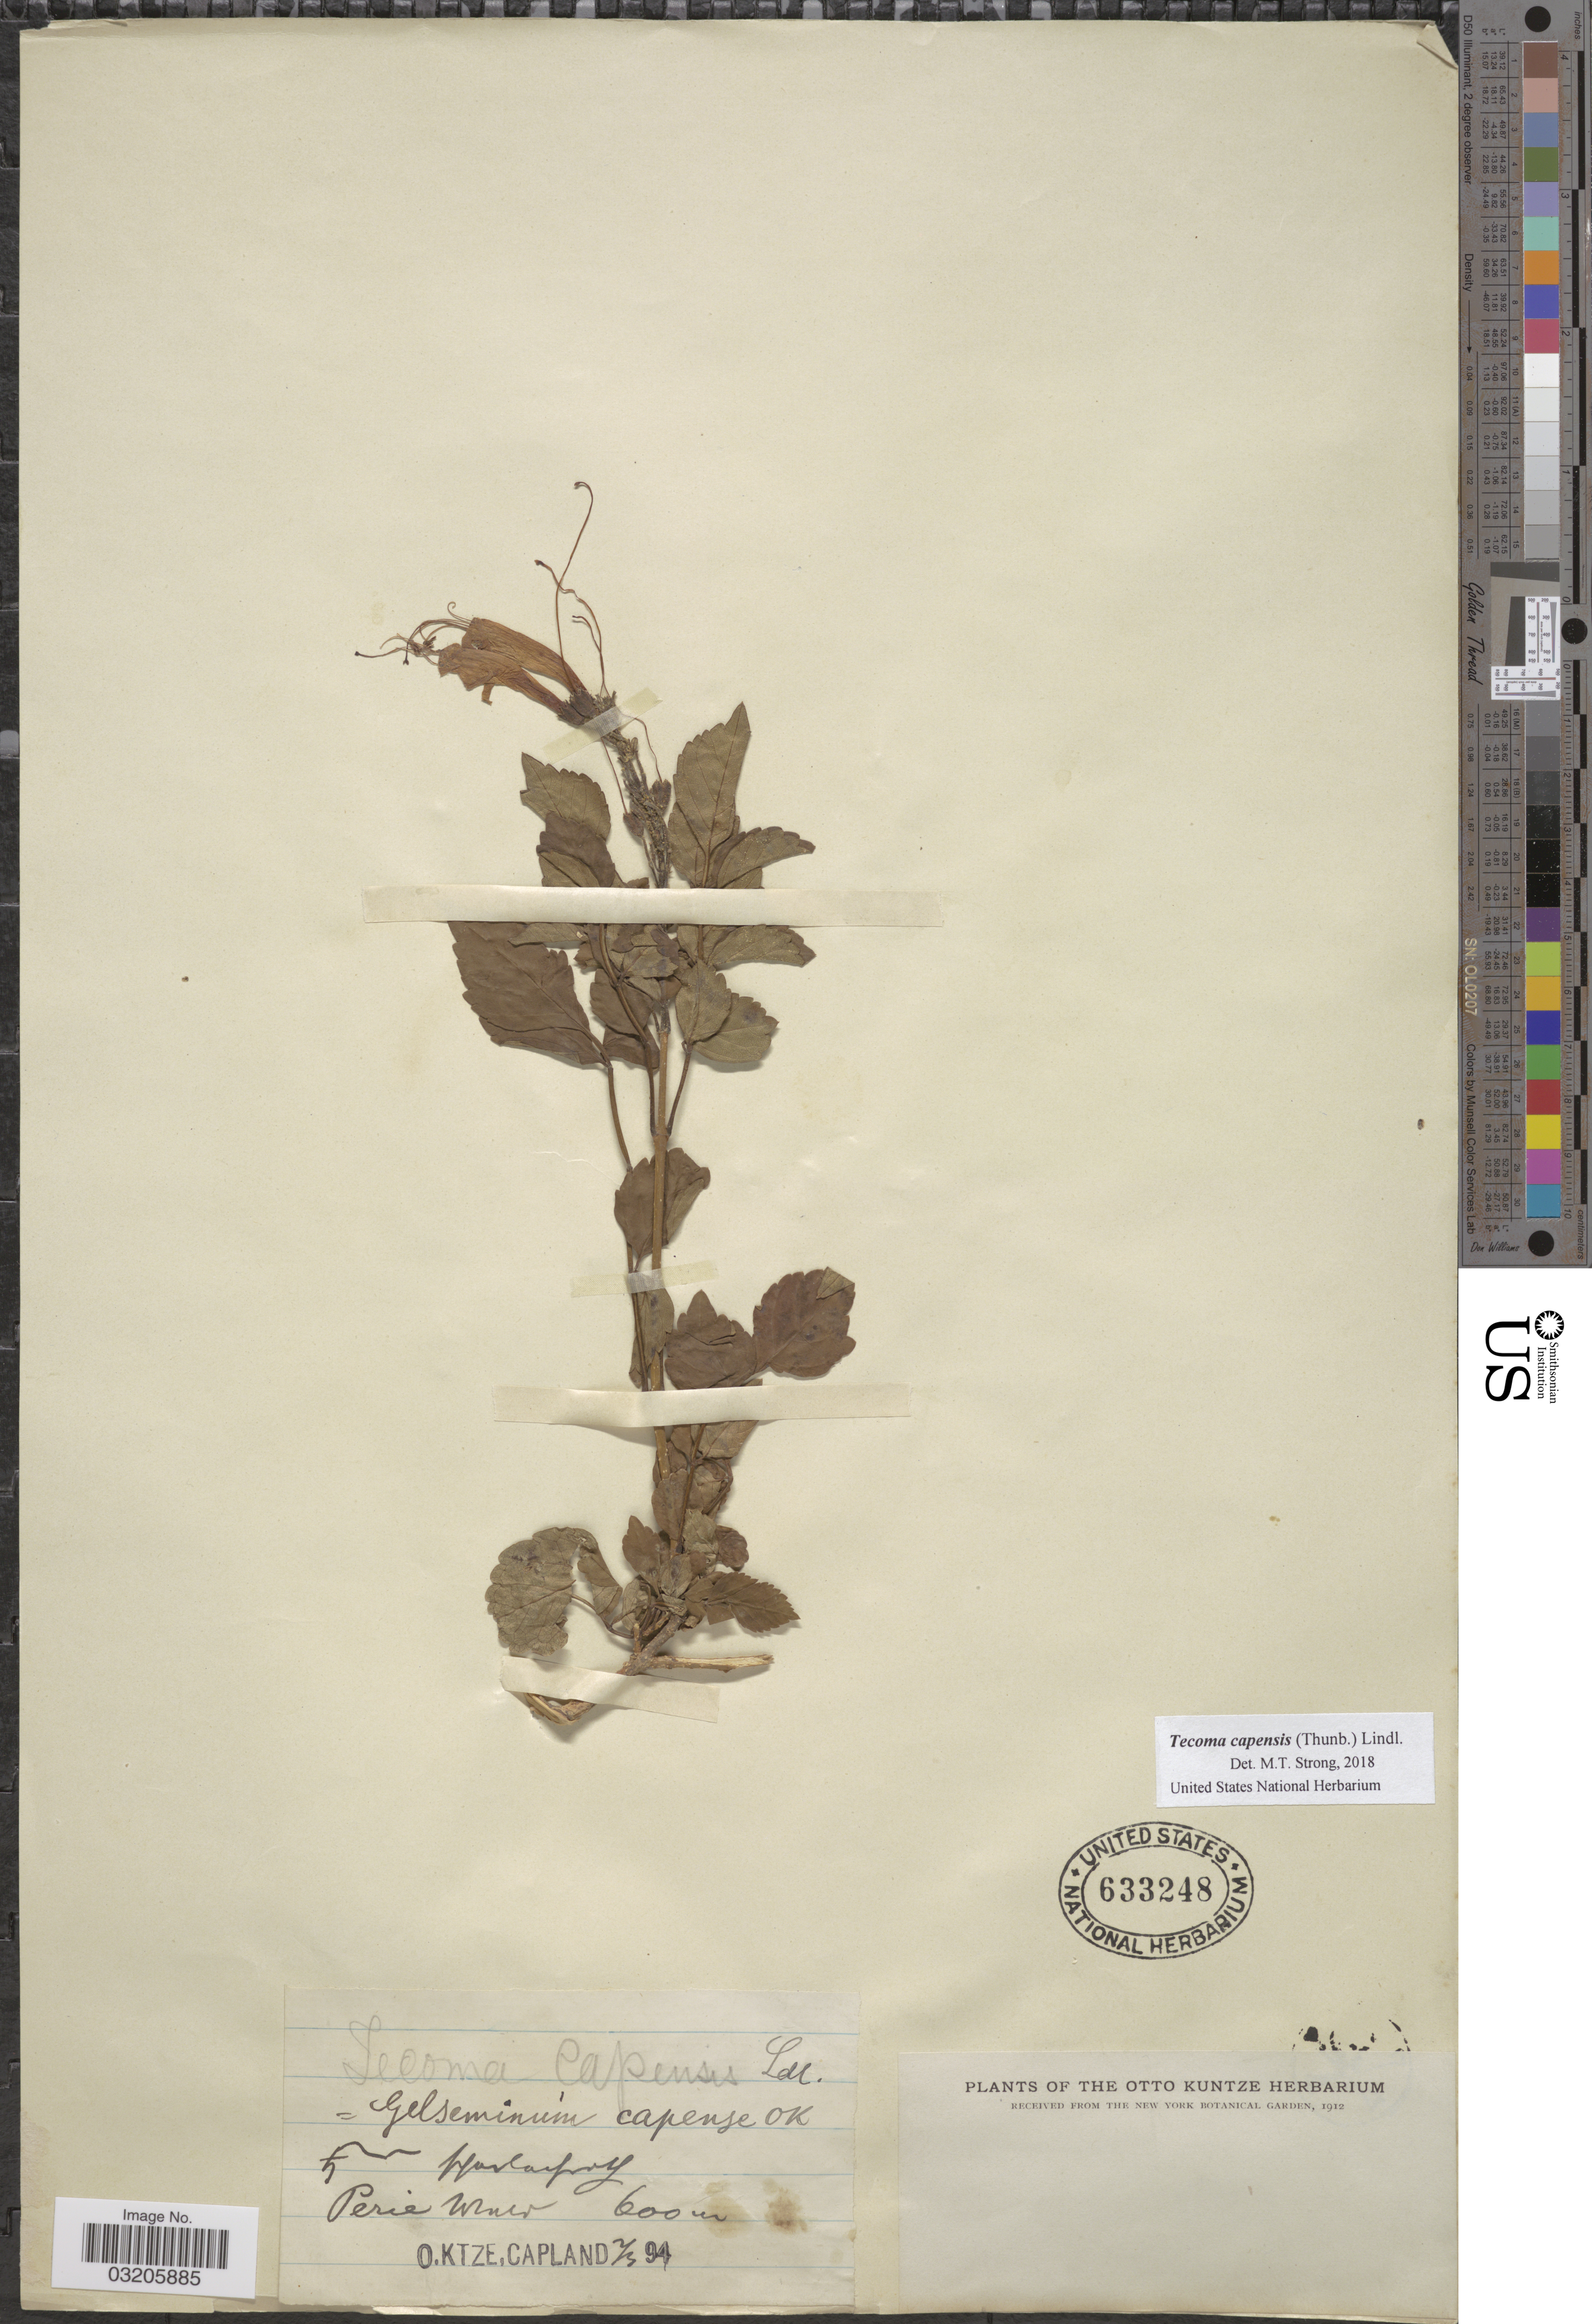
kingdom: Plantae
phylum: Tracheophyta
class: Magnoliopsida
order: Lamiales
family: Bignoniaceae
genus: Tecoma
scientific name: Tecoma capensis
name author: (Thunb.) Lindl.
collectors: C.E.O. Kuntze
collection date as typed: Transcribed d/m/y: 2/3/94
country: South Africa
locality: W [illegible text] [illegible text]poy. Perie Wald.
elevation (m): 600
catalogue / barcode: US 633248